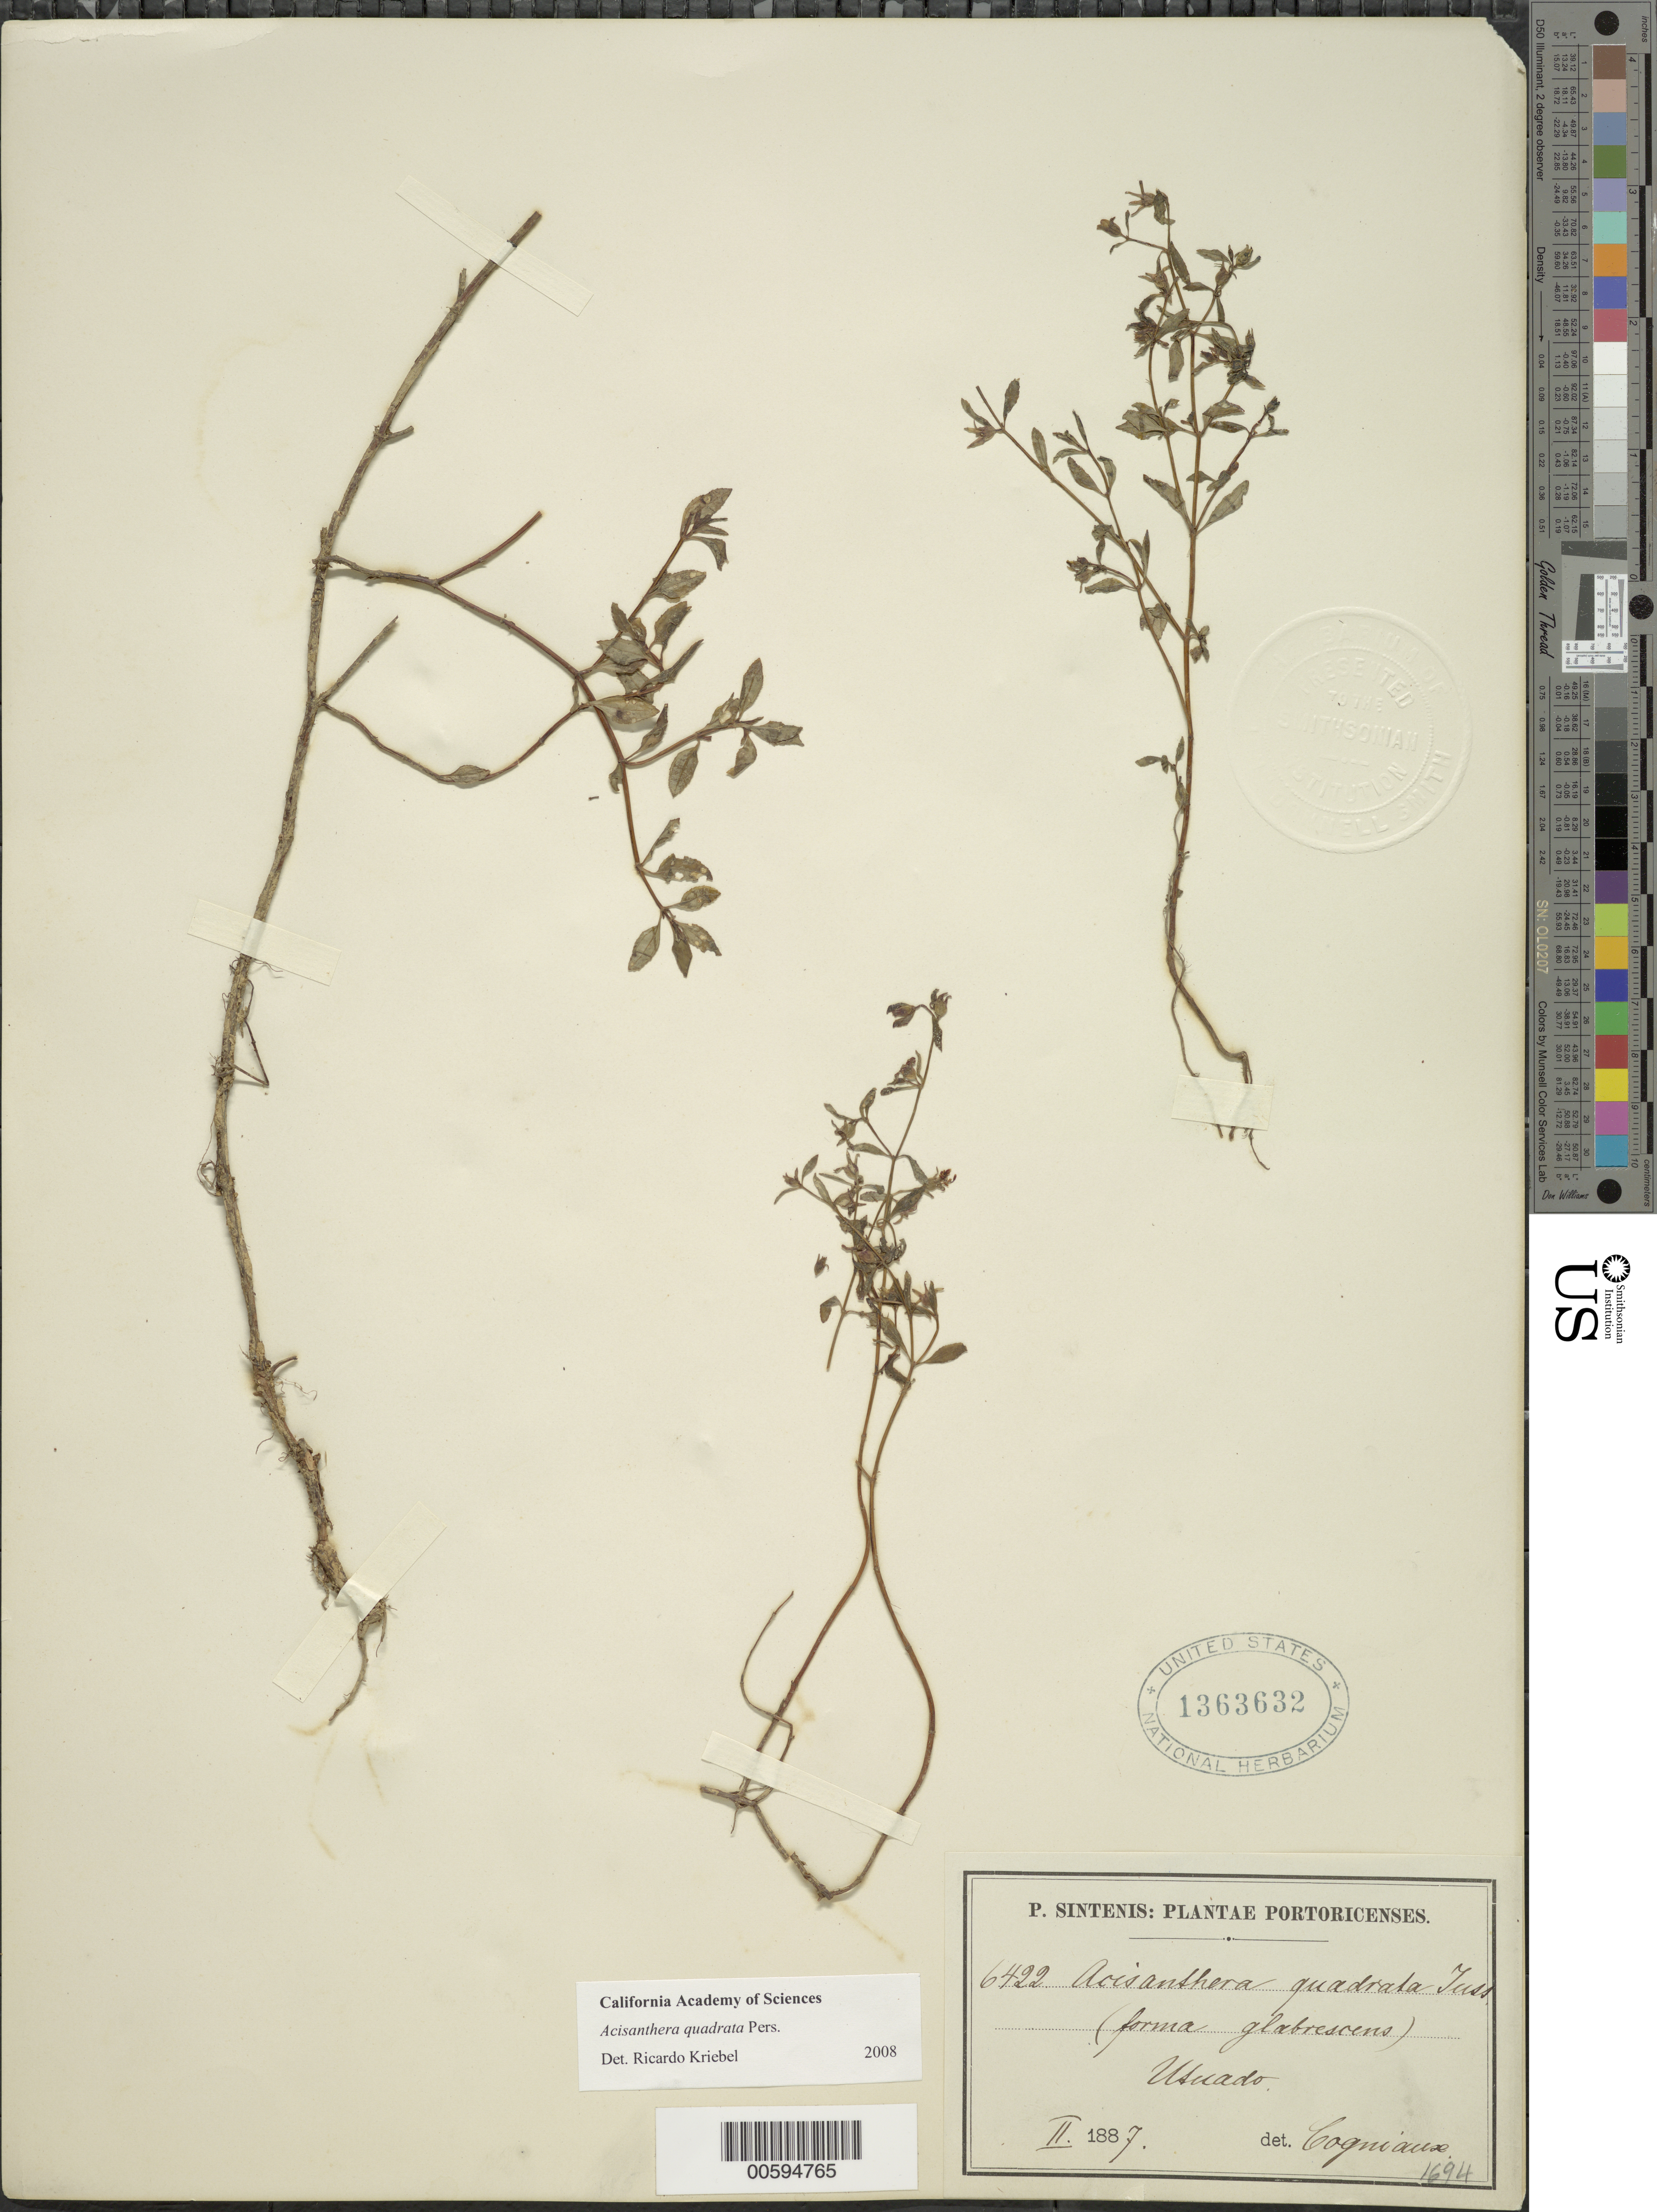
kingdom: Plantae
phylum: Tracheophyta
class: Magnoliopsida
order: Myrtales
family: Melastomataceae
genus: Acisanthera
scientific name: Acisanthera erecta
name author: Gleason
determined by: Nunes da Silva, Diego, (RB), Jardim Botanico do Rio de Janeiro - Herbario (BRAZIL)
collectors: P. Sintenis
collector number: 6422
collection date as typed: Feb 1887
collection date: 1887-02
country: Puerto Rico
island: Greater Antilles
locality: Utuado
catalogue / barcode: US 1363632